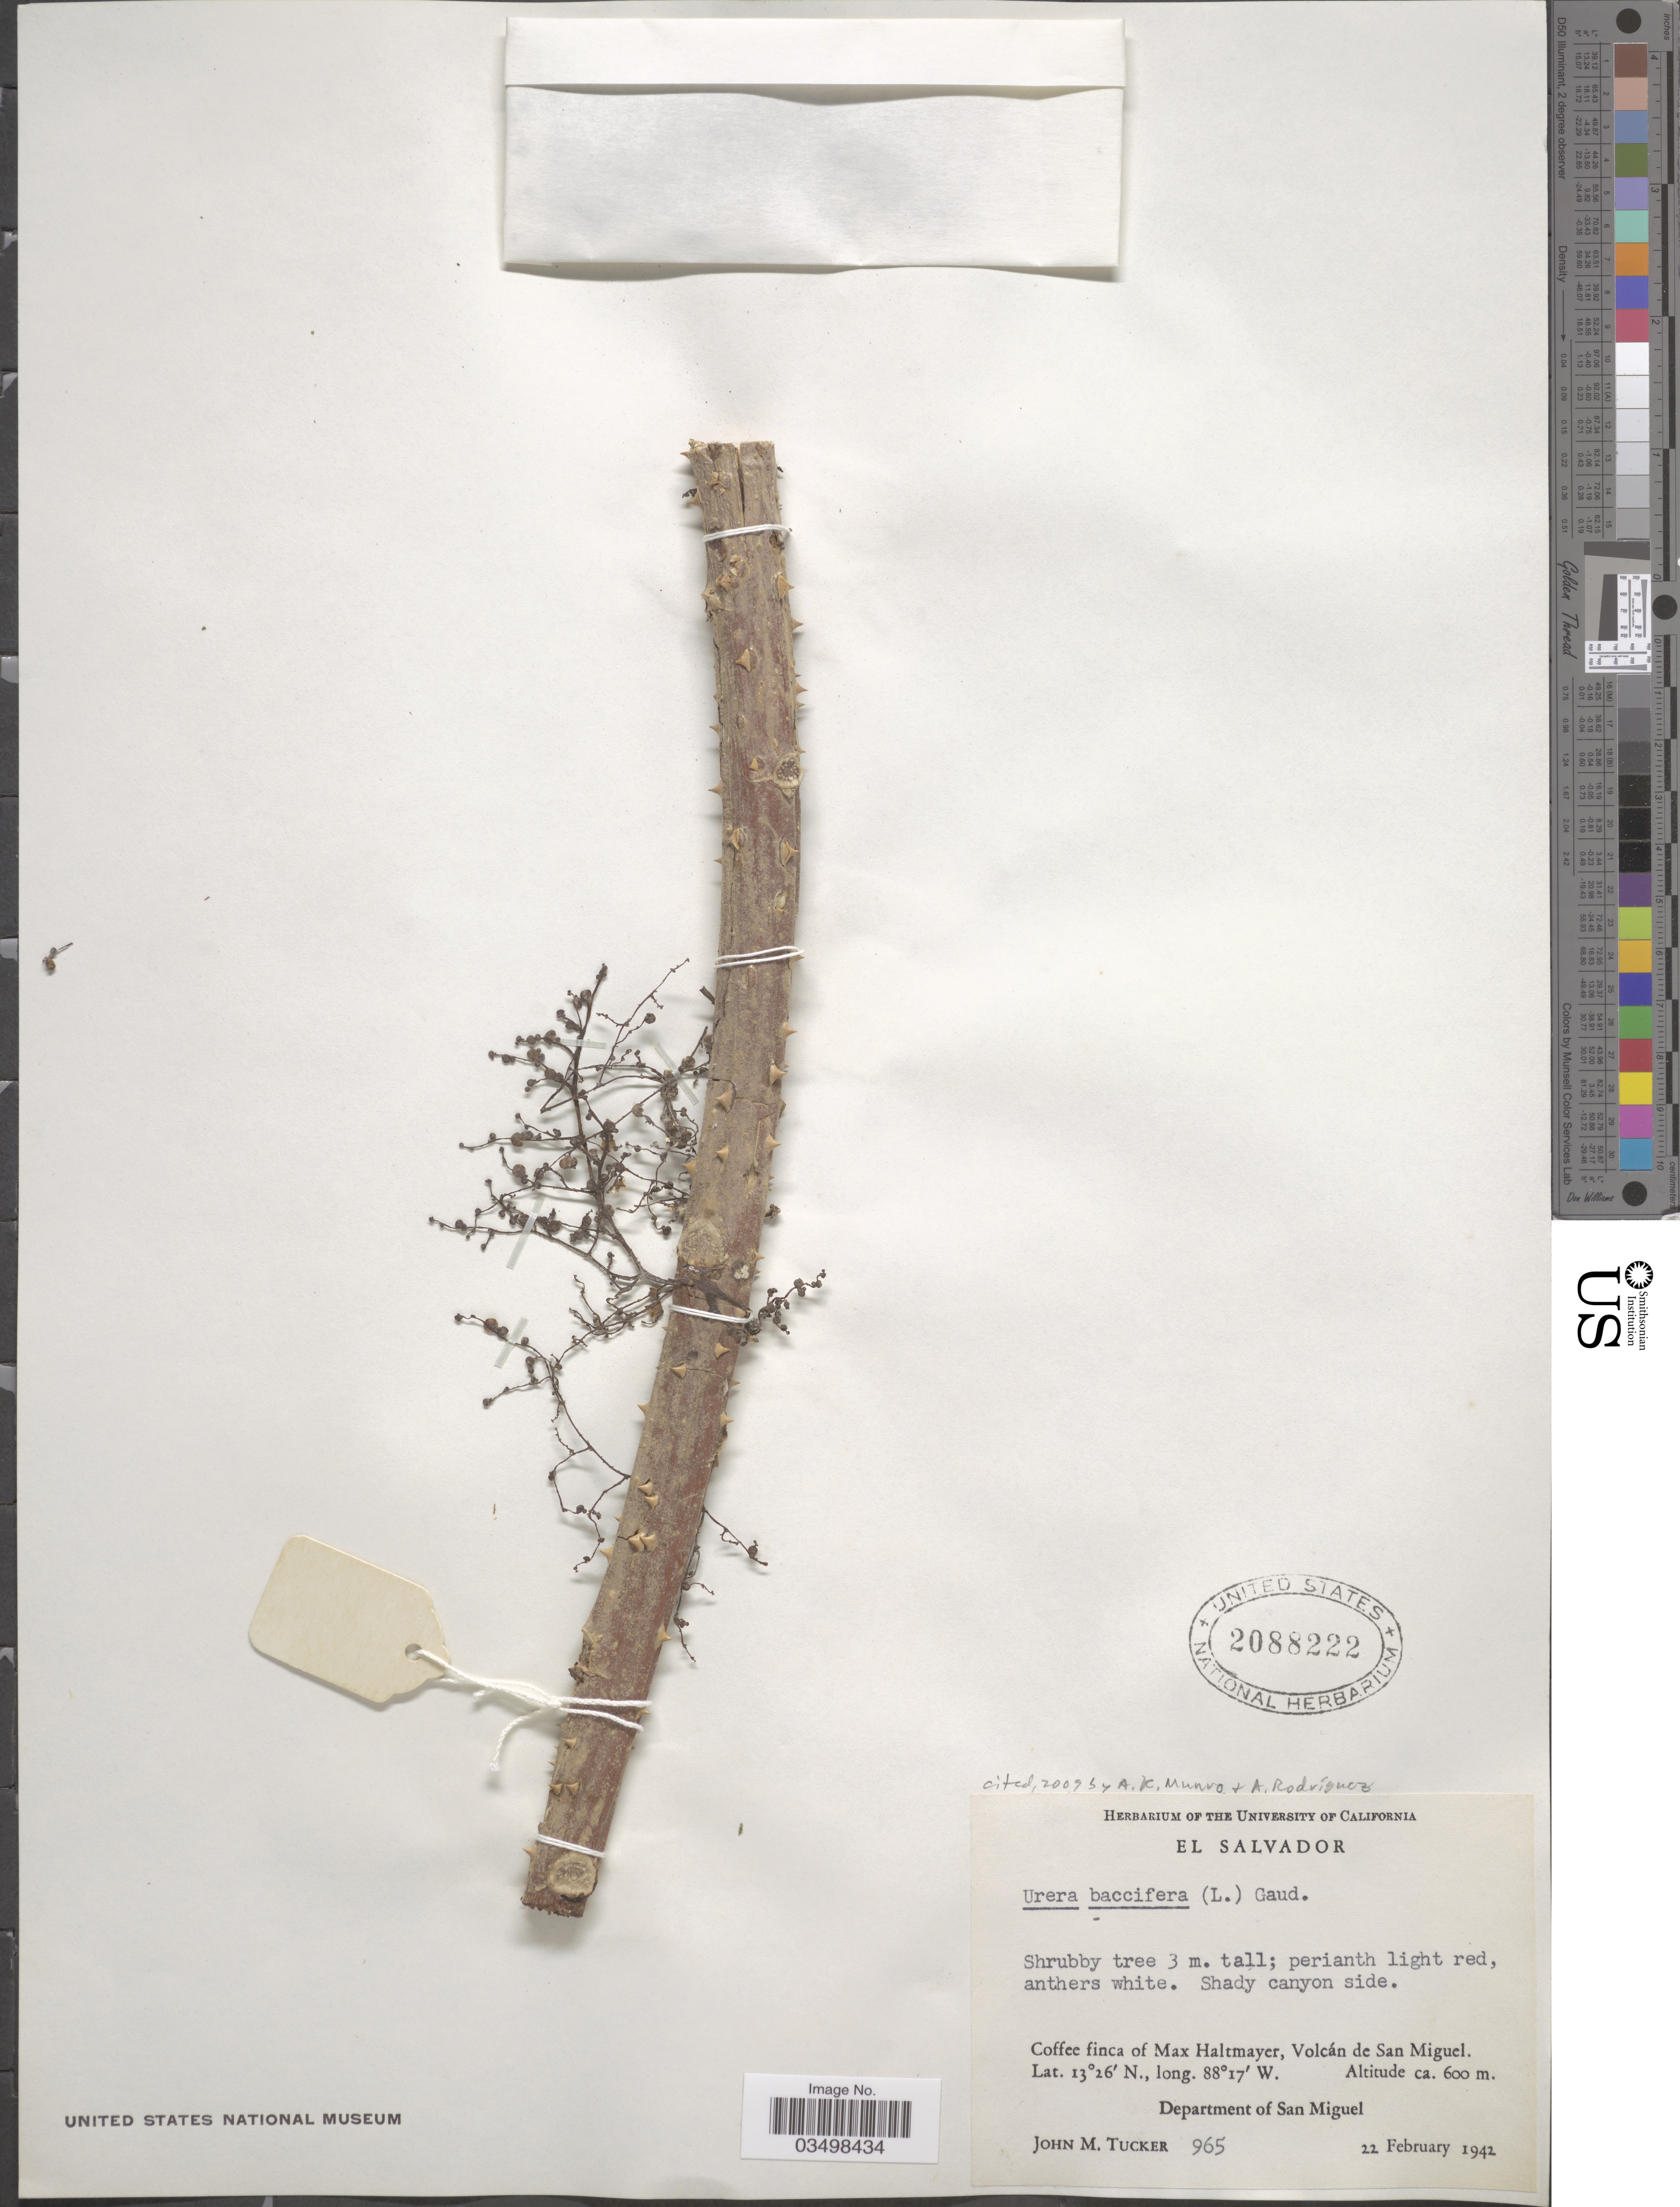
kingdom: Plantae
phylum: Tracheophyta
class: Magnoliopsida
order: Rosales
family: Urticaceae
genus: Urera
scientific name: Urera baccifera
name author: (L.) Gaudich. ex Wedd.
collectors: J. M. Tucker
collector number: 965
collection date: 1942-02-22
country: El Salvador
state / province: San Miguel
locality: Coffee finca of Max Haltmayer, Volcán de San Miguel. Department of San Miguel.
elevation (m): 600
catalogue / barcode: US 2088222